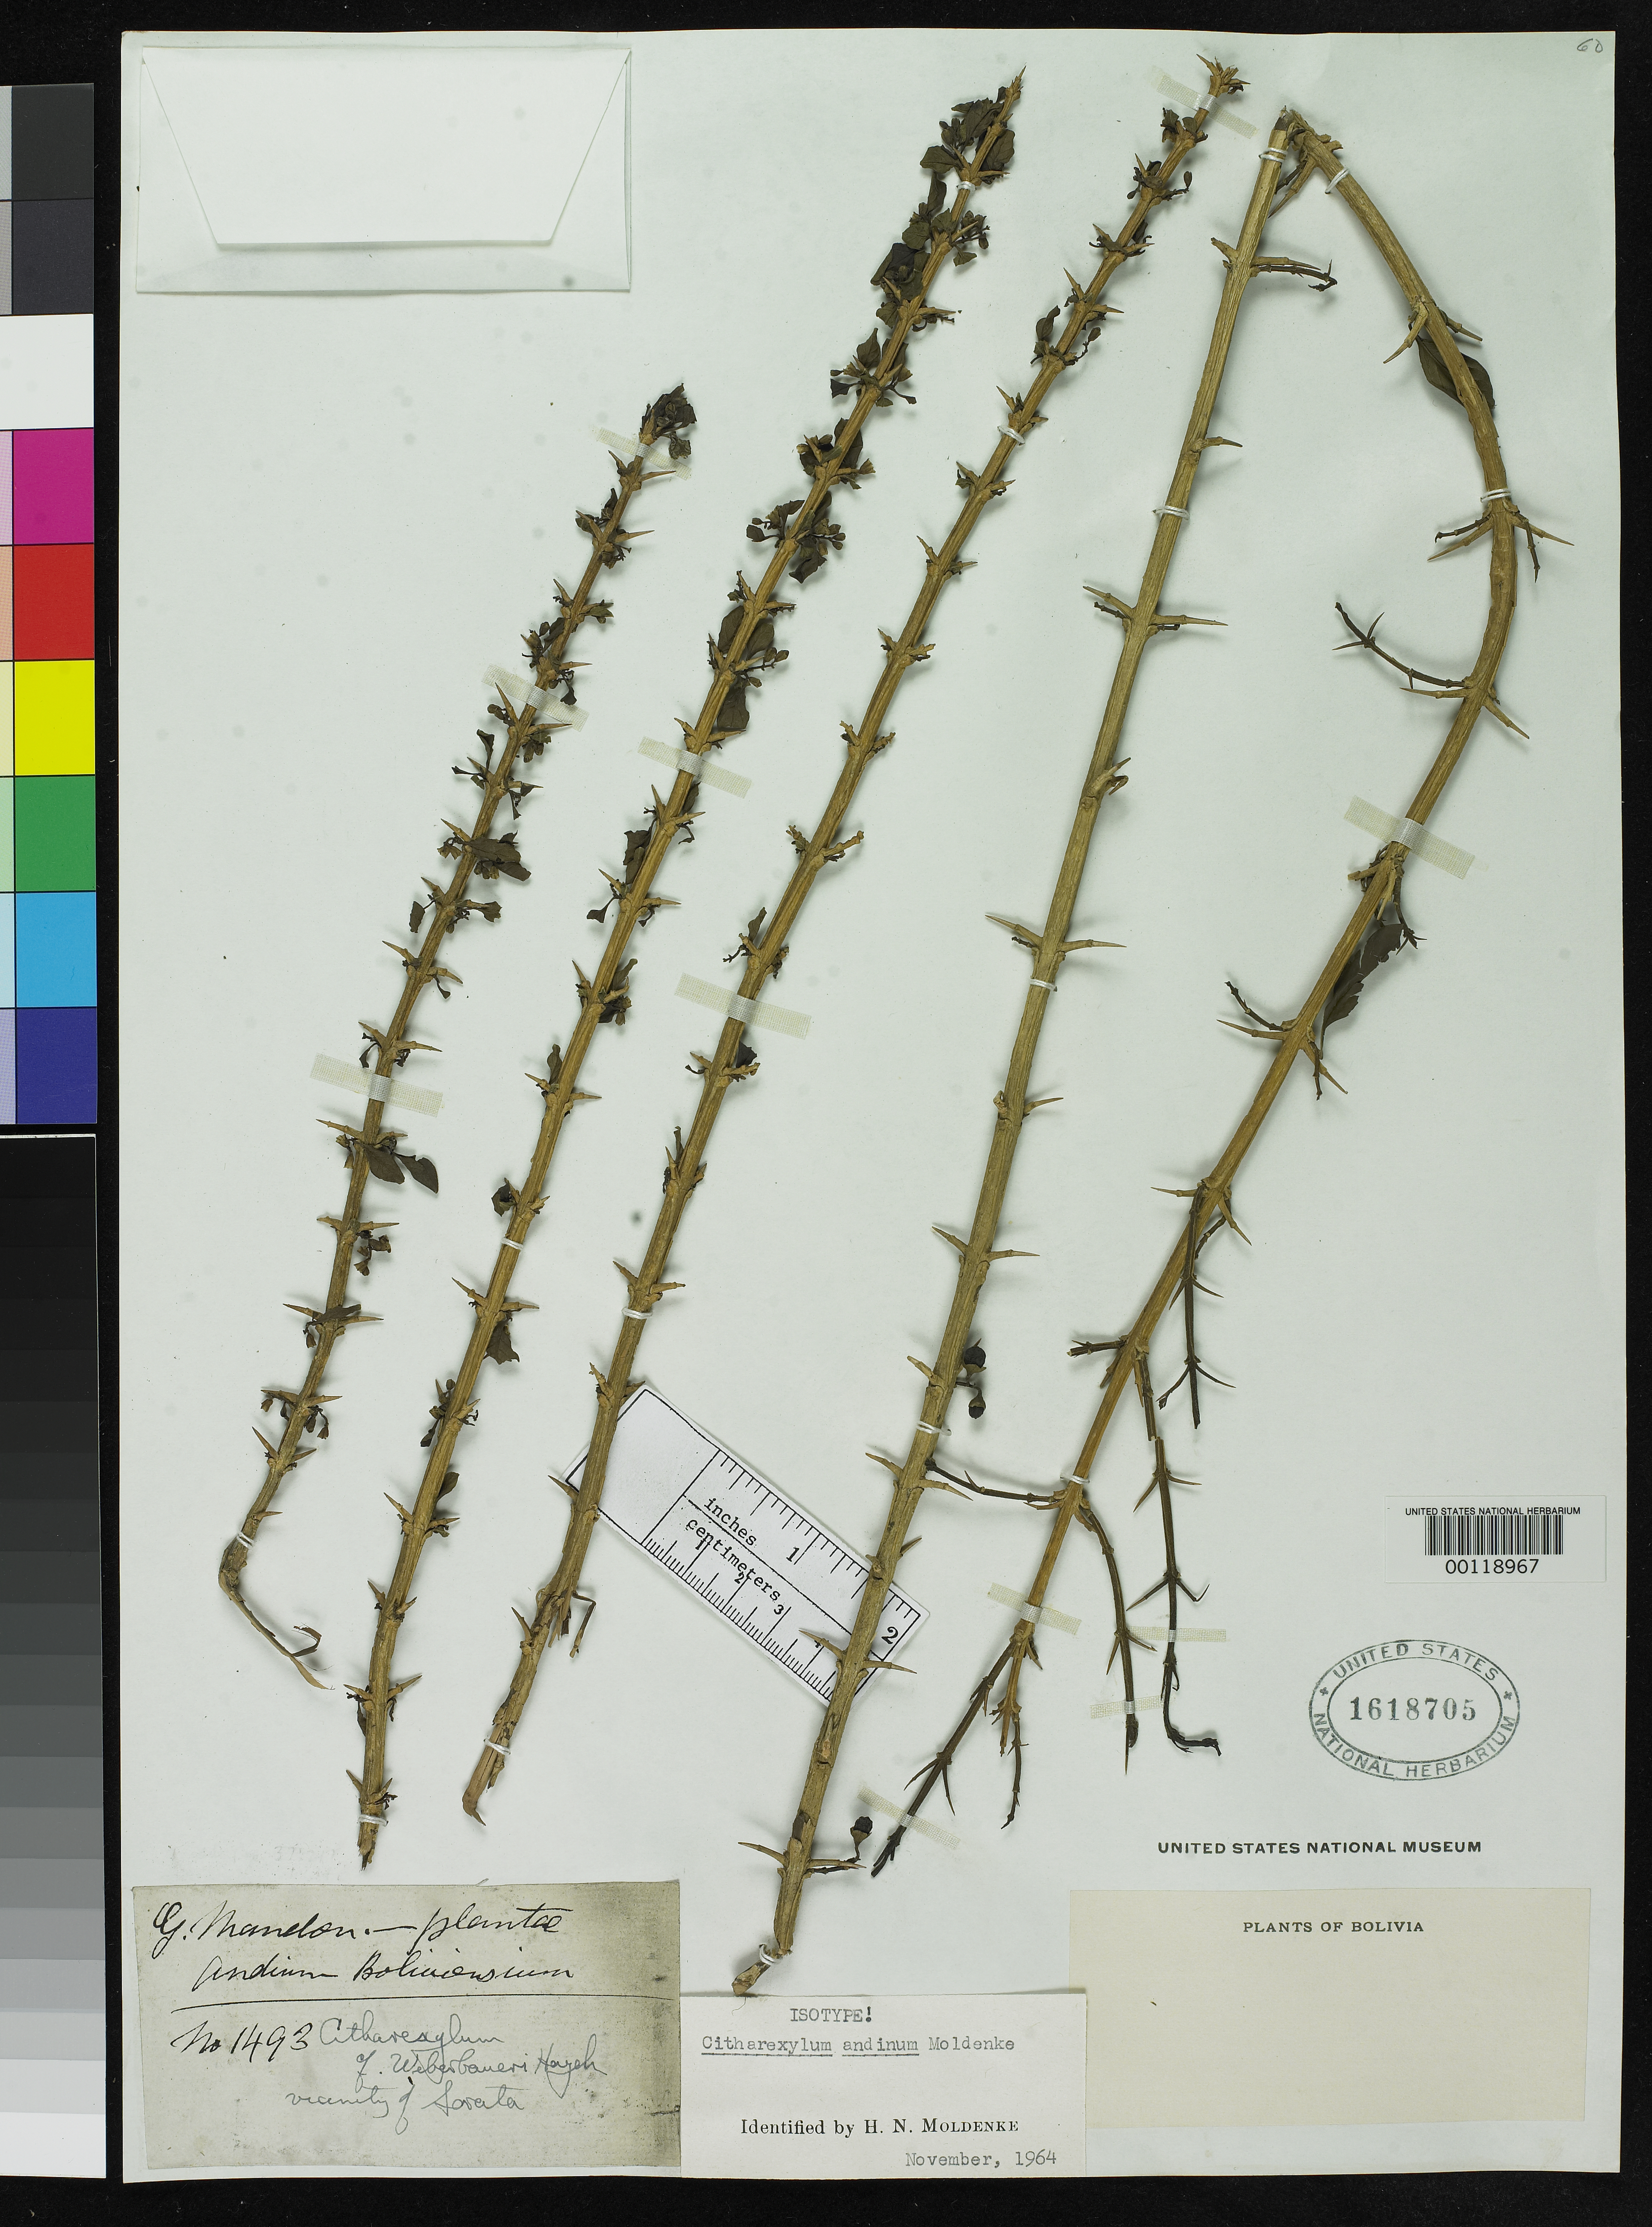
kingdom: Plantae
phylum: Tracheophyta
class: Magnoliopsida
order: Lamiales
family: Verbenaceae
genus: Citharexylum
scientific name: Citharexylum andinum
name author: Moldenke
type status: Isotype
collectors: G. Mandon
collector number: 1493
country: Bolivia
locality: Sorata.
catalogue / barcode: US 1618705